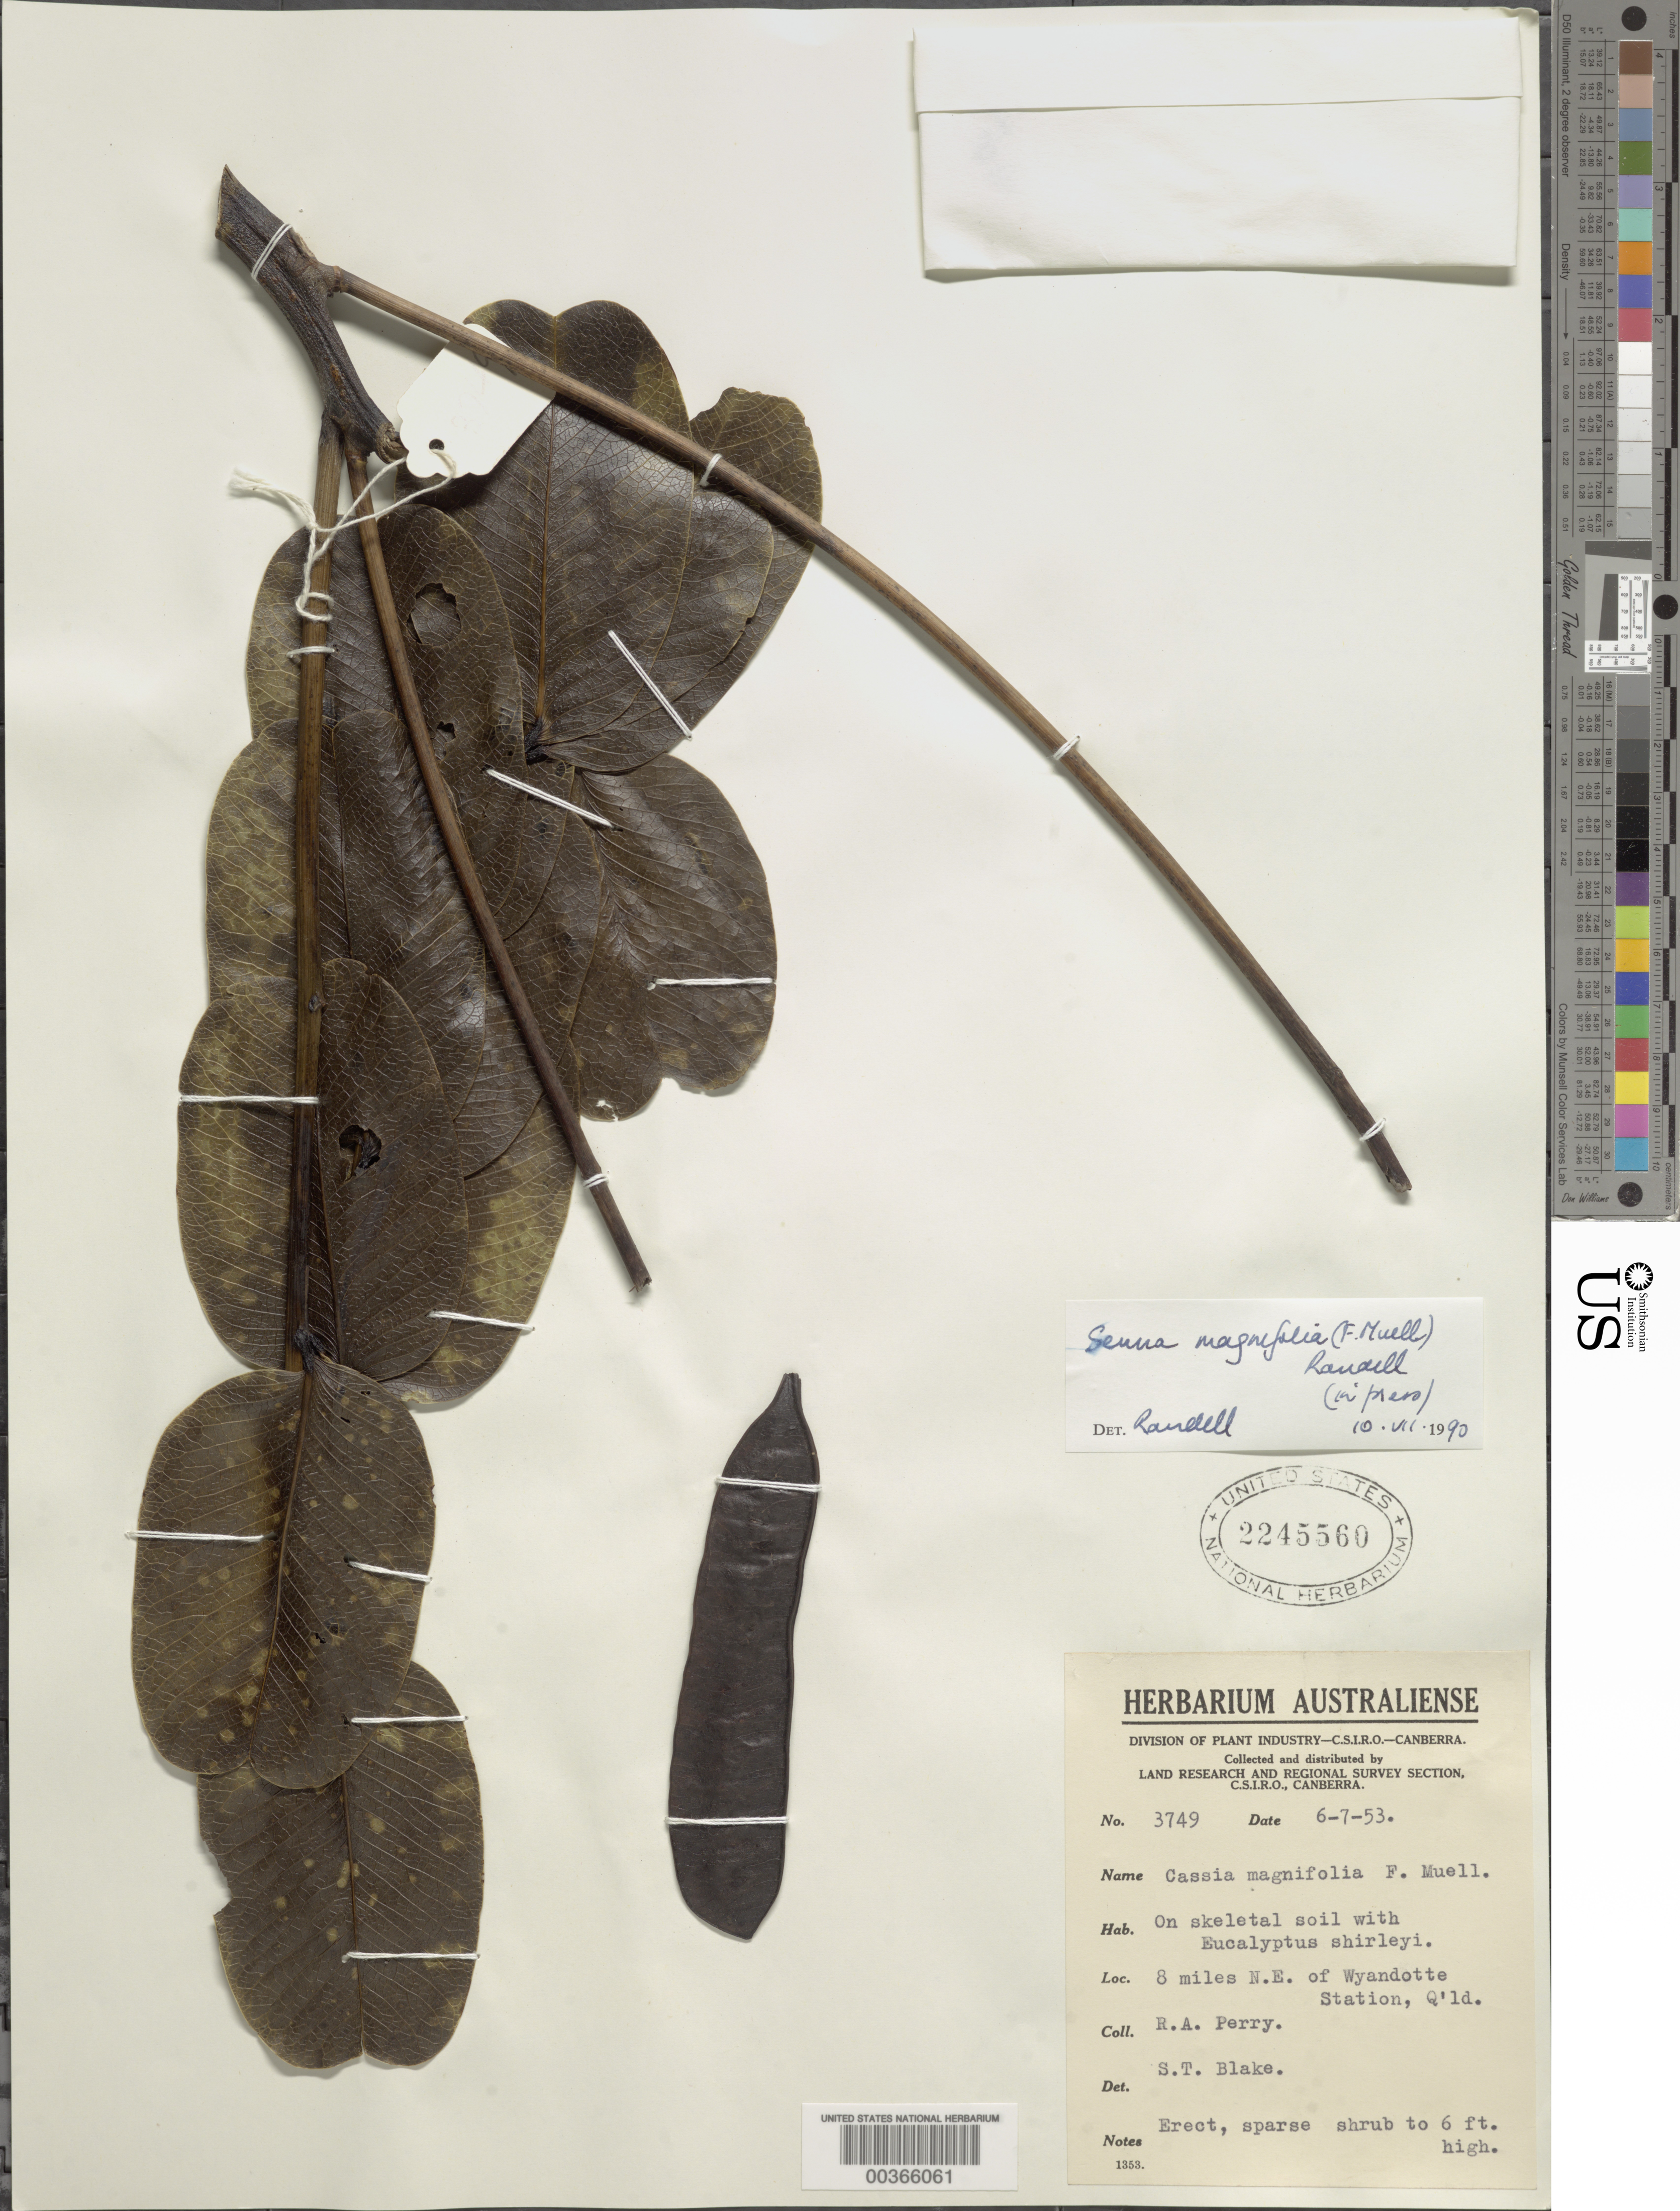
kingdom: Plantae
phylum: Tracheophyta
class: Magnoliopsida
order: Fabales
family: Fabaceae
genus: Senna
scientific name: Senna magnifolia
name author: (F. Muell.) Randell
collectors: Perry, R. A.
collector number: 3749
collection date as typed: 06 Jul 1953 or 07 Jun 1953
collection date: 1953-06-07 or 1953-07-06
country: Australia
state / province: Queensland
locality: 8 mi ne of wyandotte station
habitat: On skeletal soil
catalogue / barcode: US 2245560